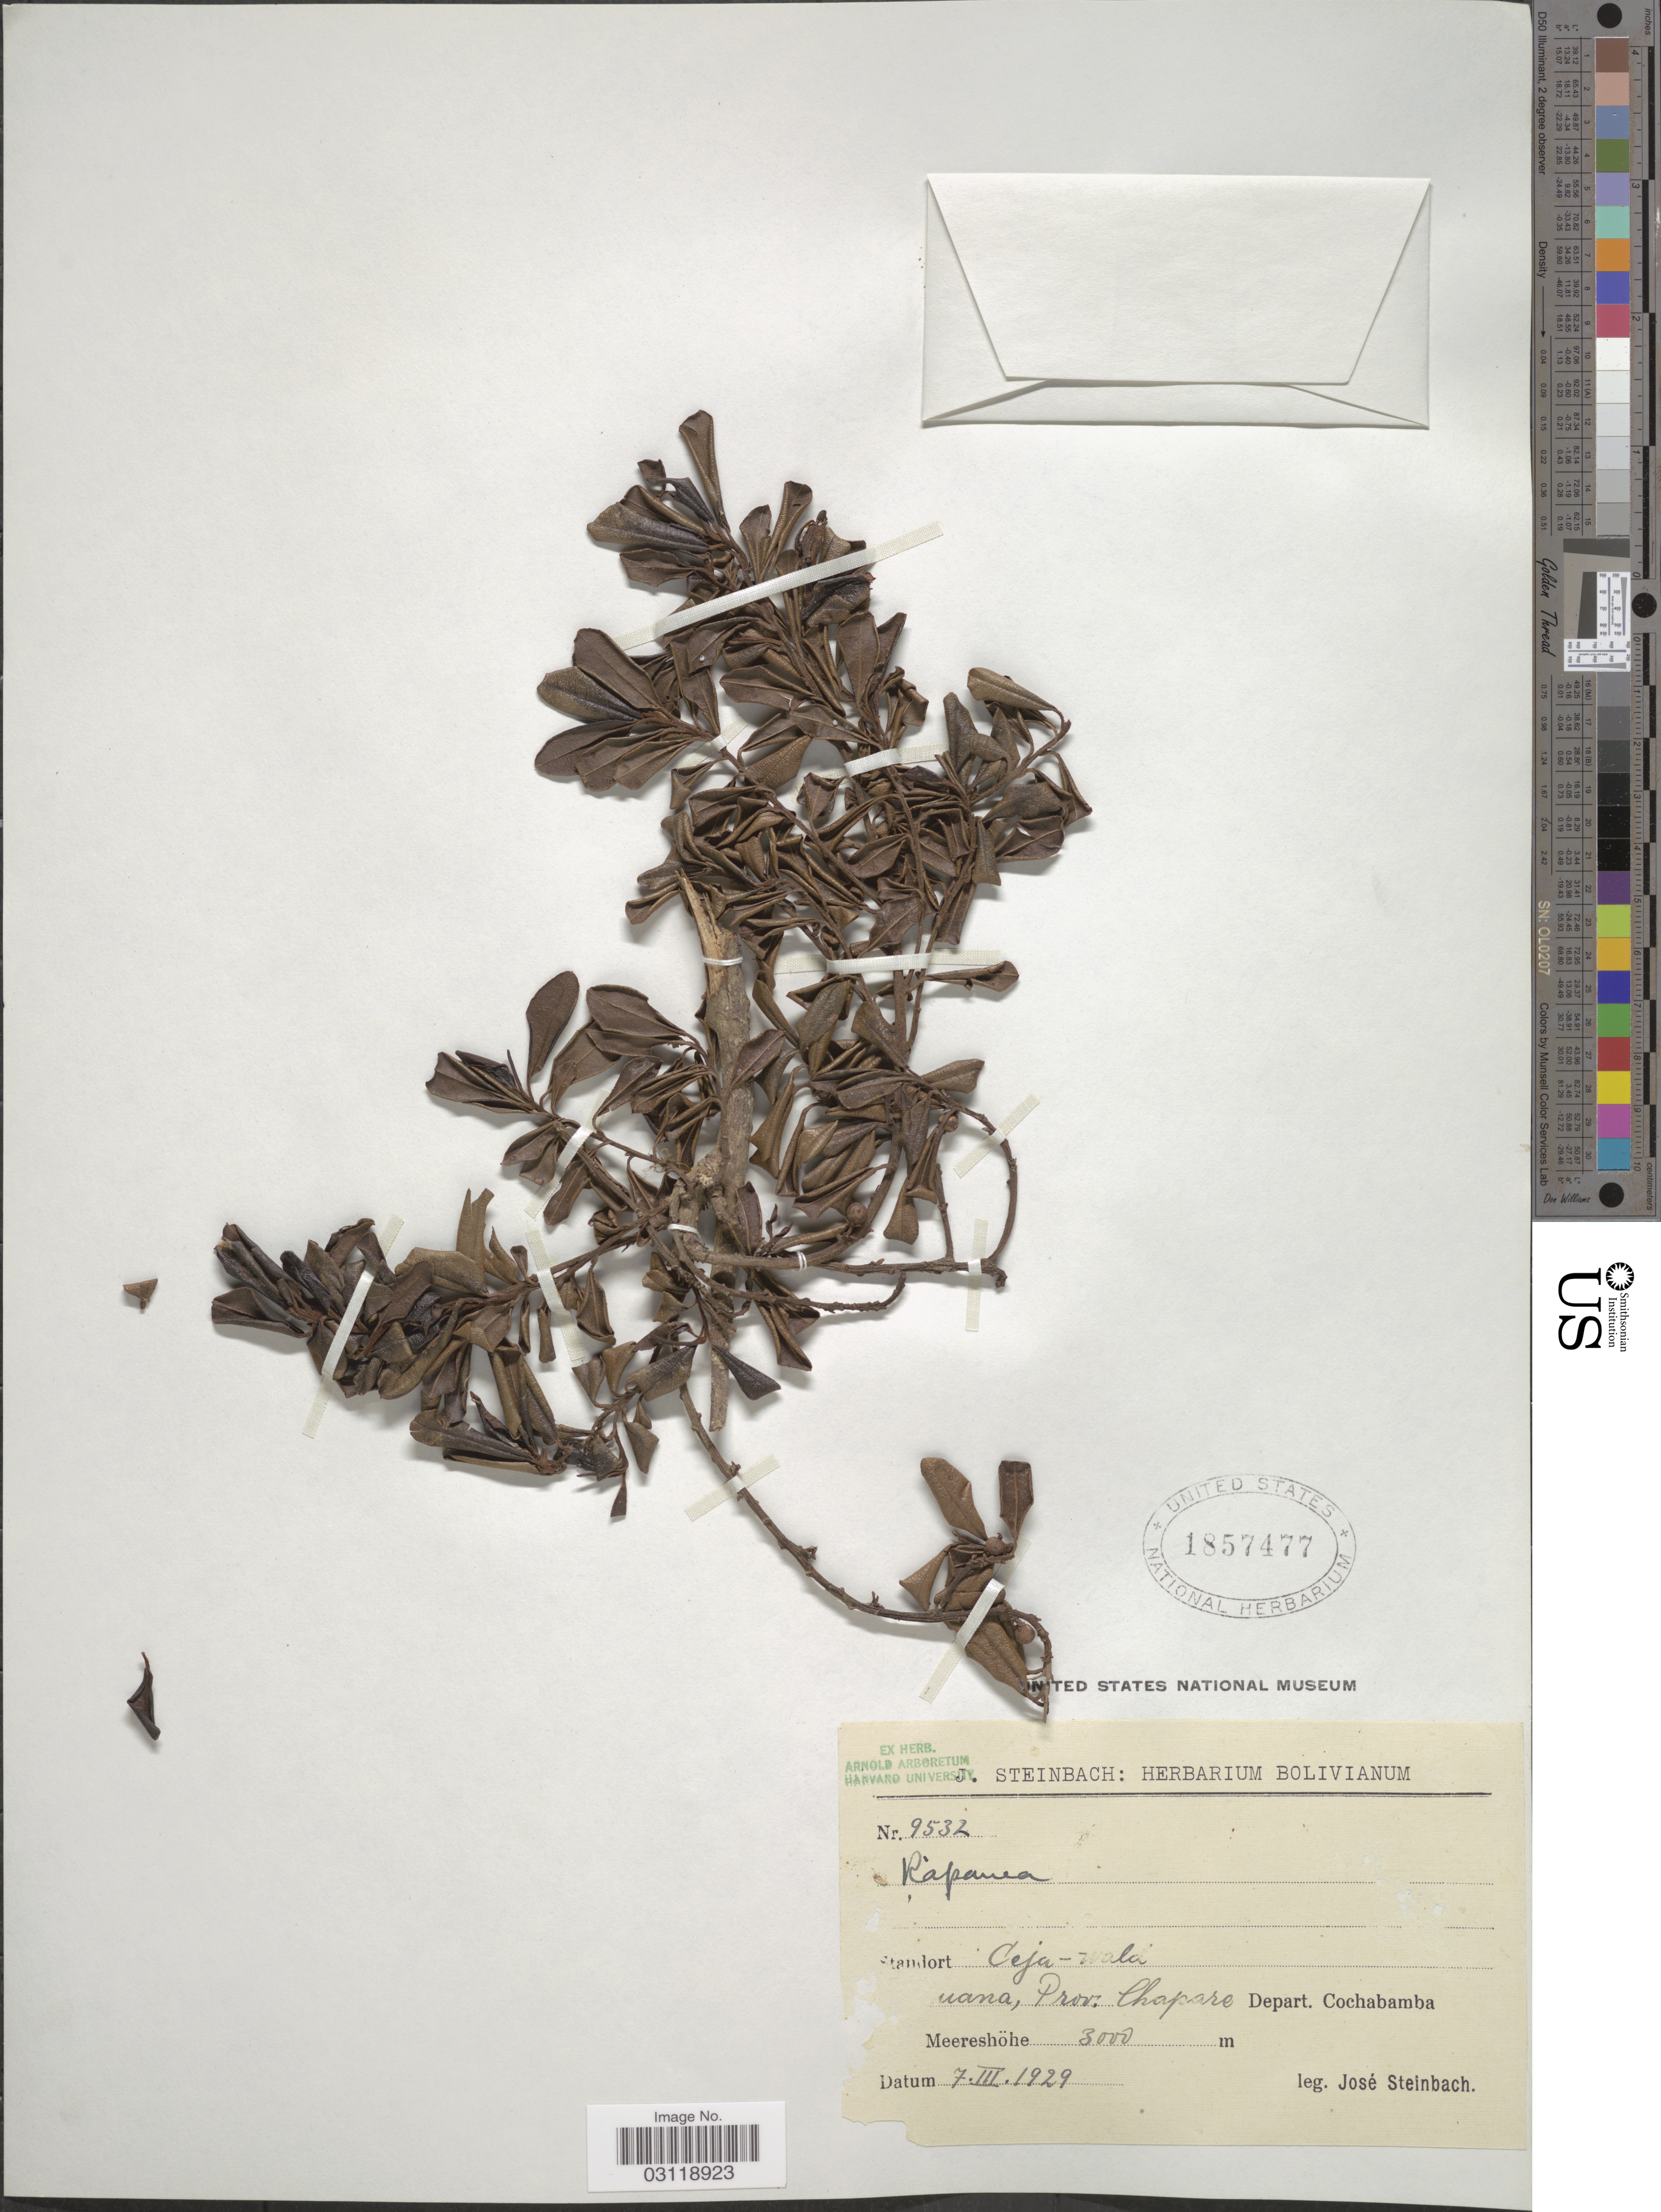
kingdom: Plantae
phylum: Tracheophyta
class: Magnoliopsida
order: Ericales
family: Primulaceae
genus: Rapanea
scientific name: Rapanea sp.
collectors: J. Steinbach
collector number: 9532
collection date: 1929-03-07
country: Bolivia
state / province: Cochabamba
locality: Ceja-wald [illegible text], Prov. Chapare. Depart. Cochabamba.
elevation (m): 3000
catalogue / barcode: US 1857477